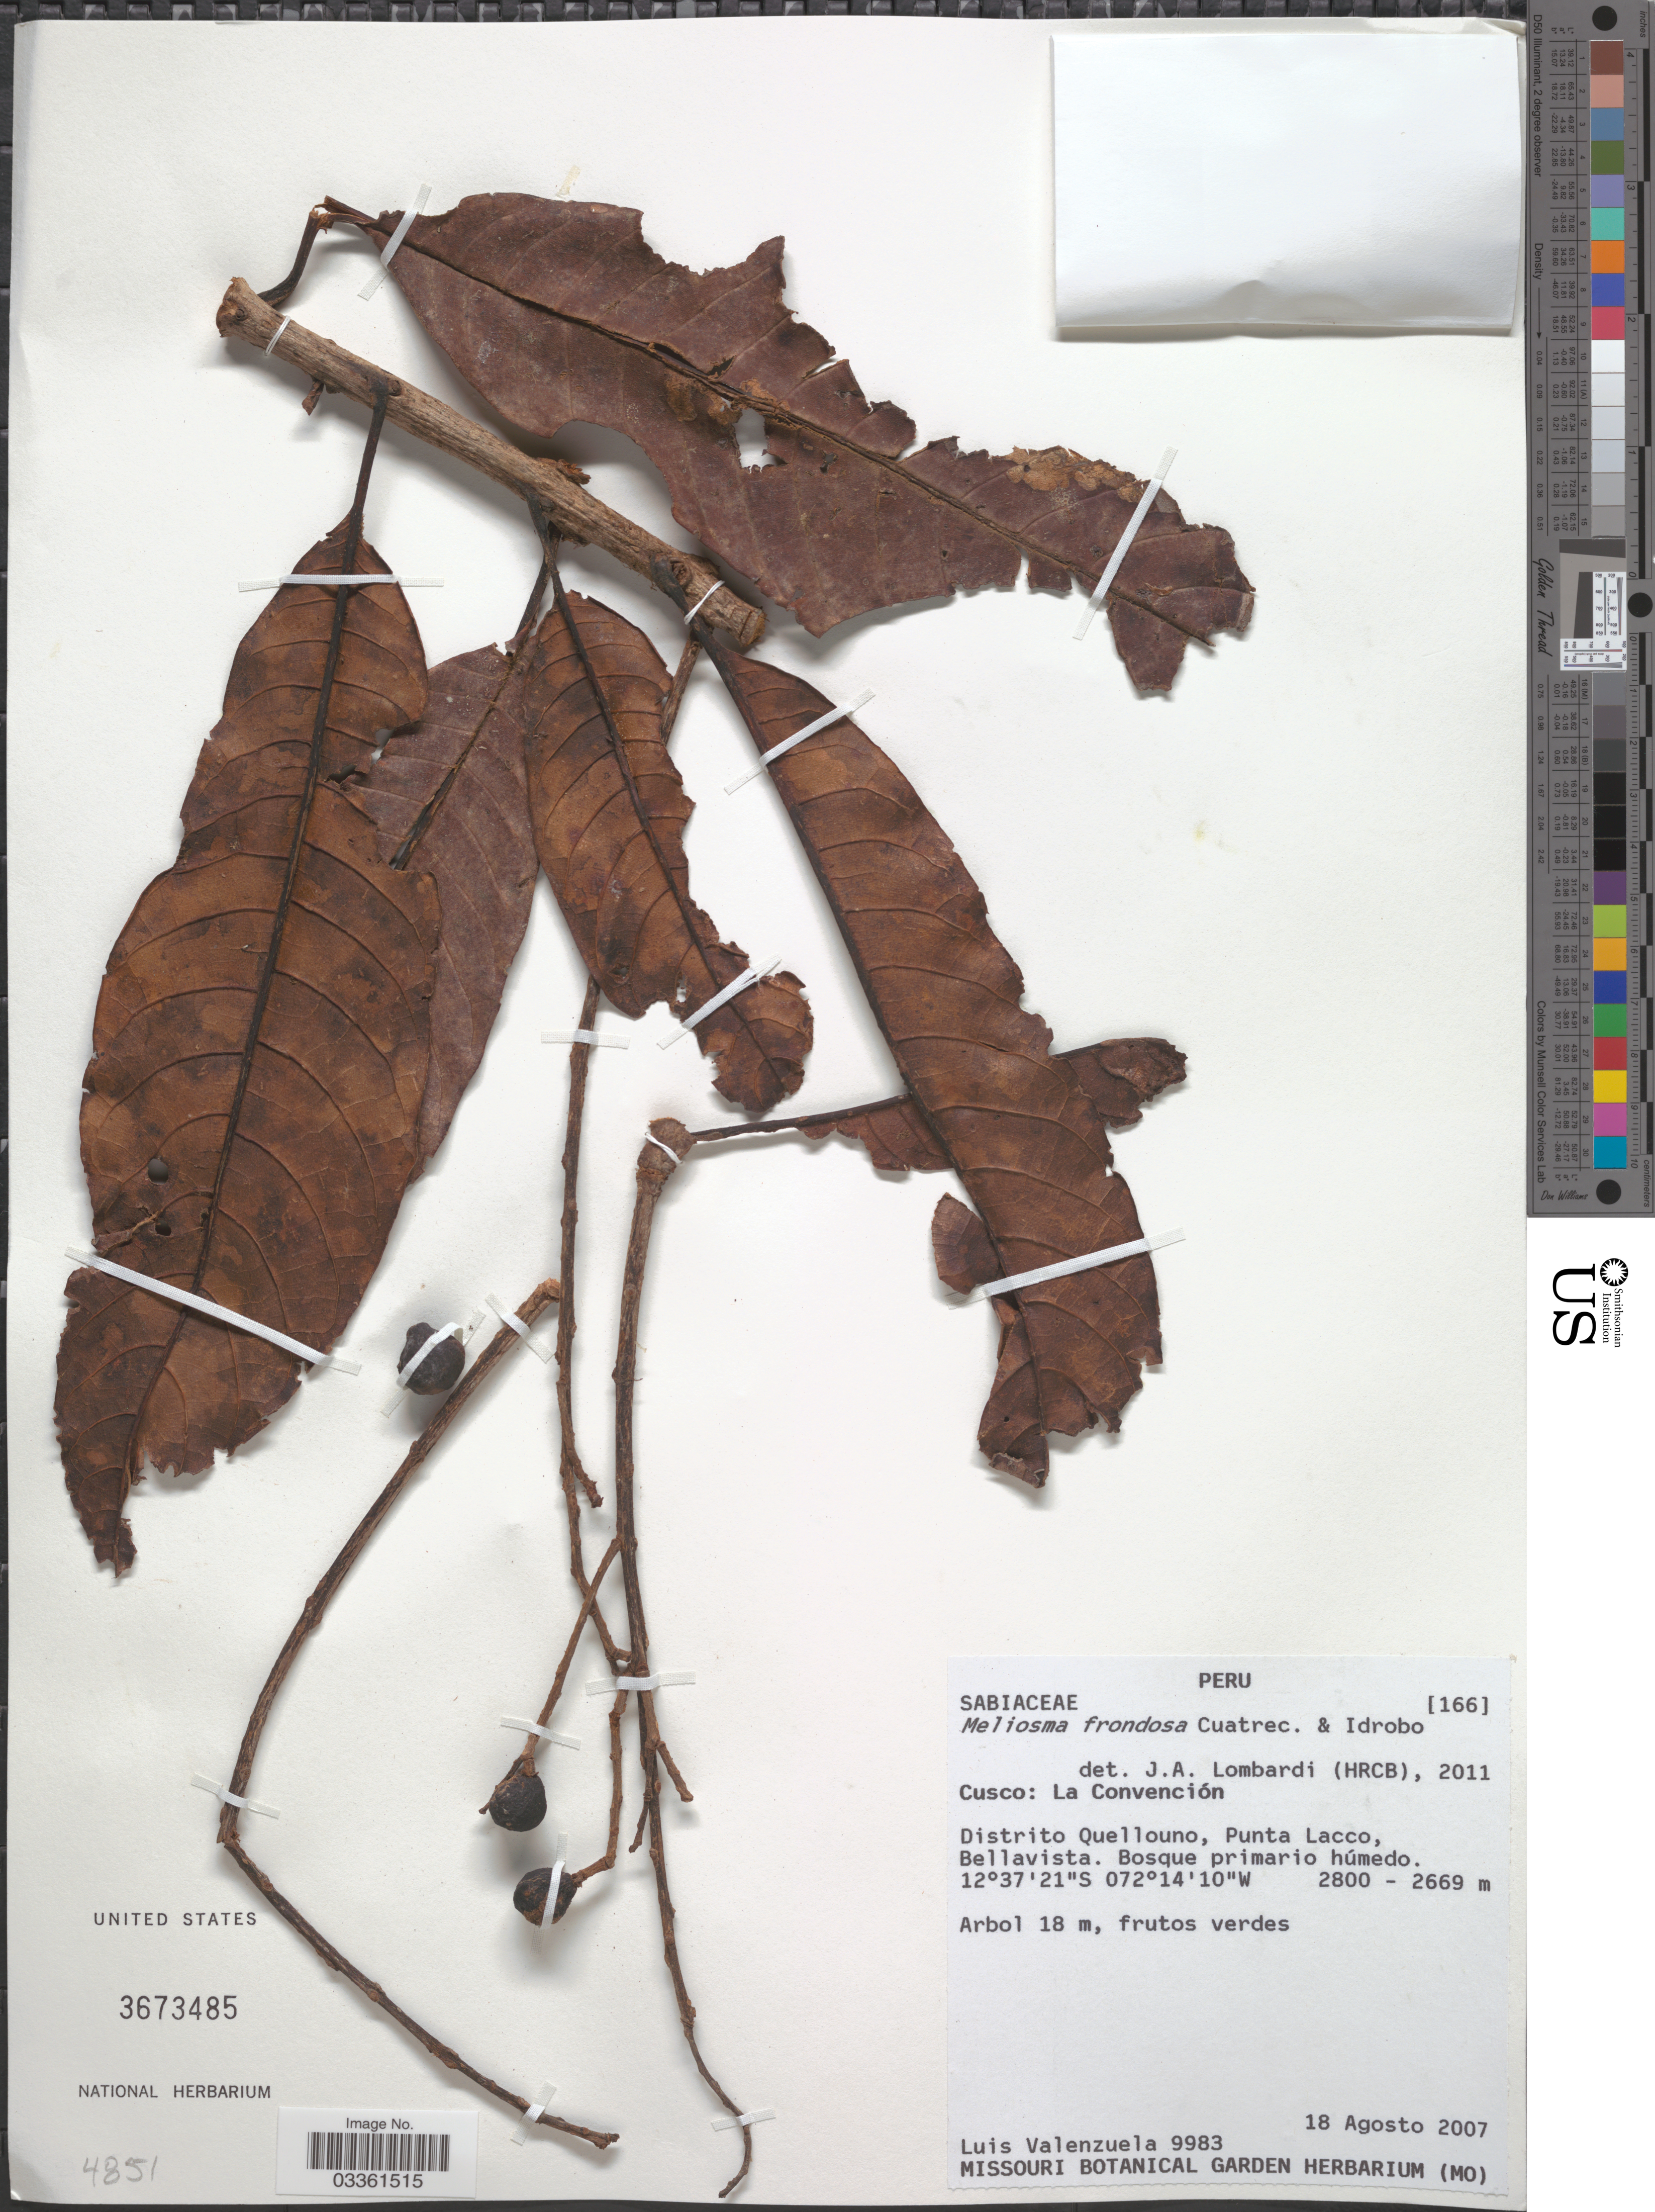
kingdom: Plantae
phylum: Tracheophyta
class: Magnoliopsida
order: Proteales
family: Sabiaceae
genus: Meliosma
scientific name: Meliosma frondosa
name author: Cuatrec. & Idrobo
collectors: L. Valenzuela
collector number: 9983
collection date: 2007-08-18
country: Peru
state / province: Cusco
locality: La Convención. Distrito Quellouno, Punta Lacco, Bellavista.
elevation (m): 2669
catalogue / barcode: US 3673485